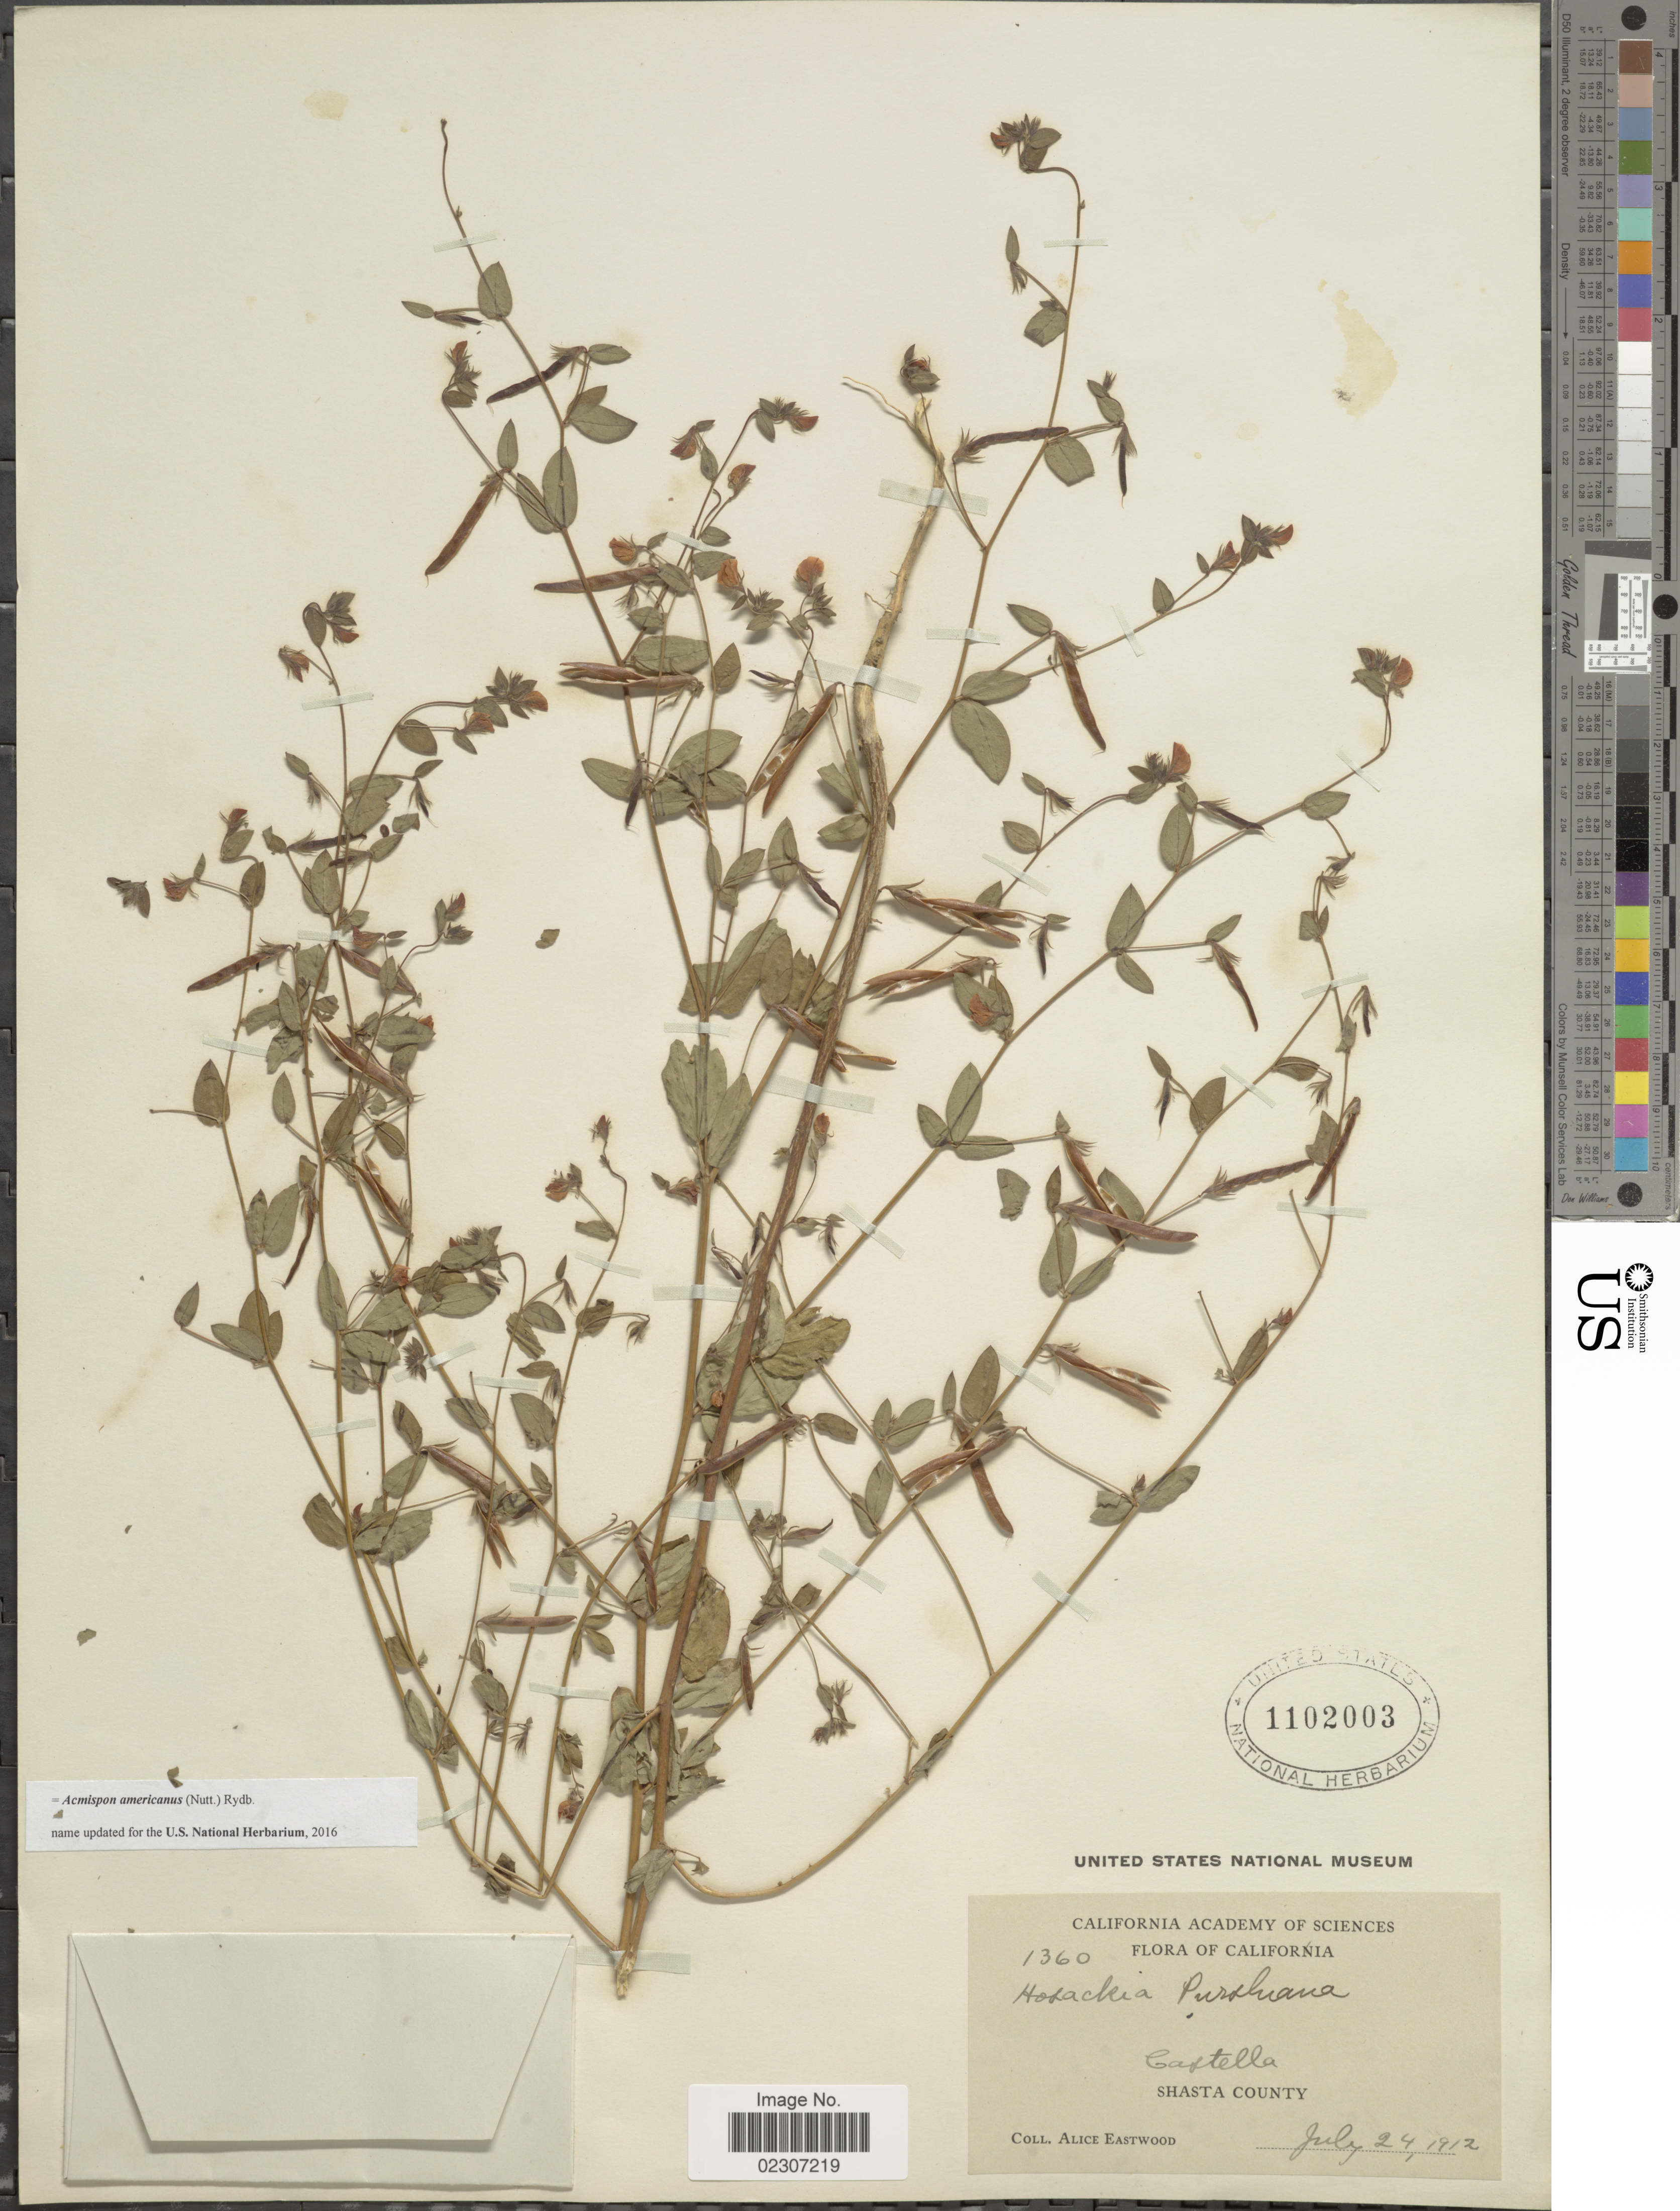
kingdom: Plantae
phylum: Tracheophyta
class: Magnoliopsida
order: Fabales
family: Fabaceae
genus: Acmispon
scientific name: Acmispon americanus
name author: (Nutt.) Rydb.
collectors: A. Eastwood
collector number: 1360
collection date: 1912-07-24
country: United States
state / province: California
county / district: Shasta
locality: Castella. Shasta County.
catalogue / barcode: US 1102003